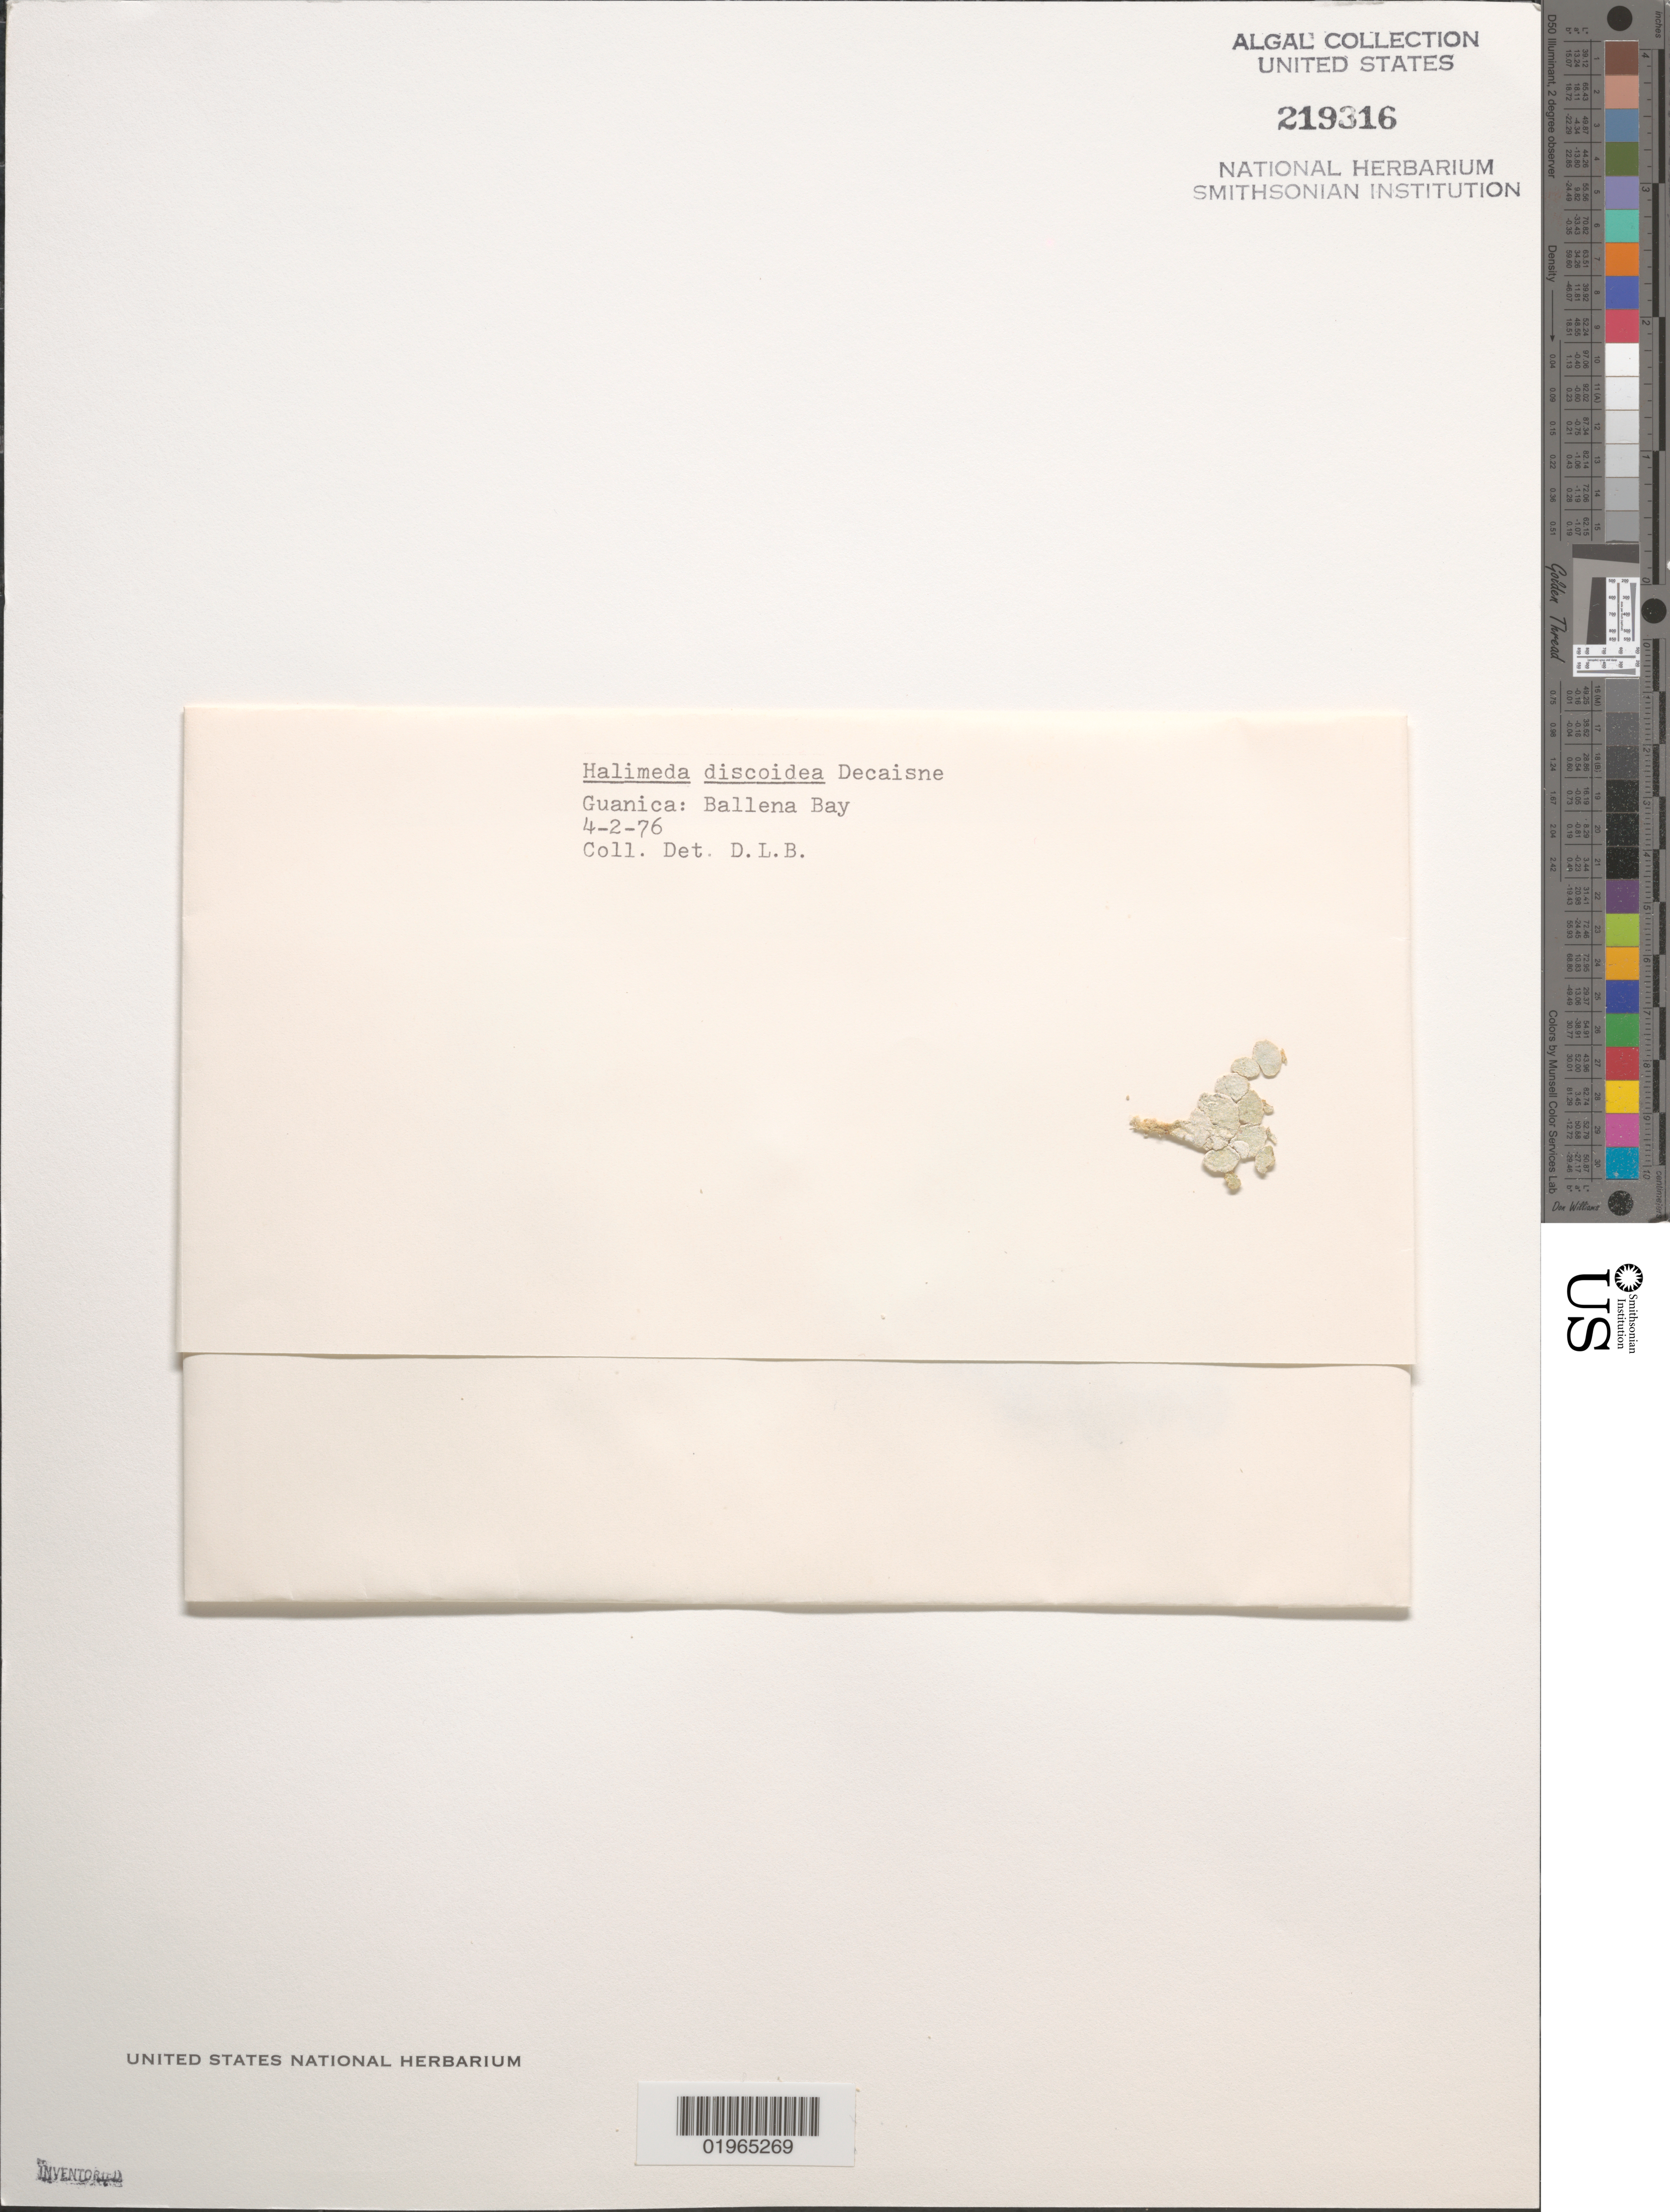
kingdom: Plantae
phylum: Chlorophyta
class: Ulvophyceae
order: Bryopsidales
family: Halimedaceae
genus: Halimeda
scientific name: Halimeda discoidea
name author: Decne.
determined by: Ballantine, D. L.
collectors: D.L. Ballantine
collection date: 1976-04-02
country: Puerto Rico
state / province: Guanica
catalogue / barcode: US 219316